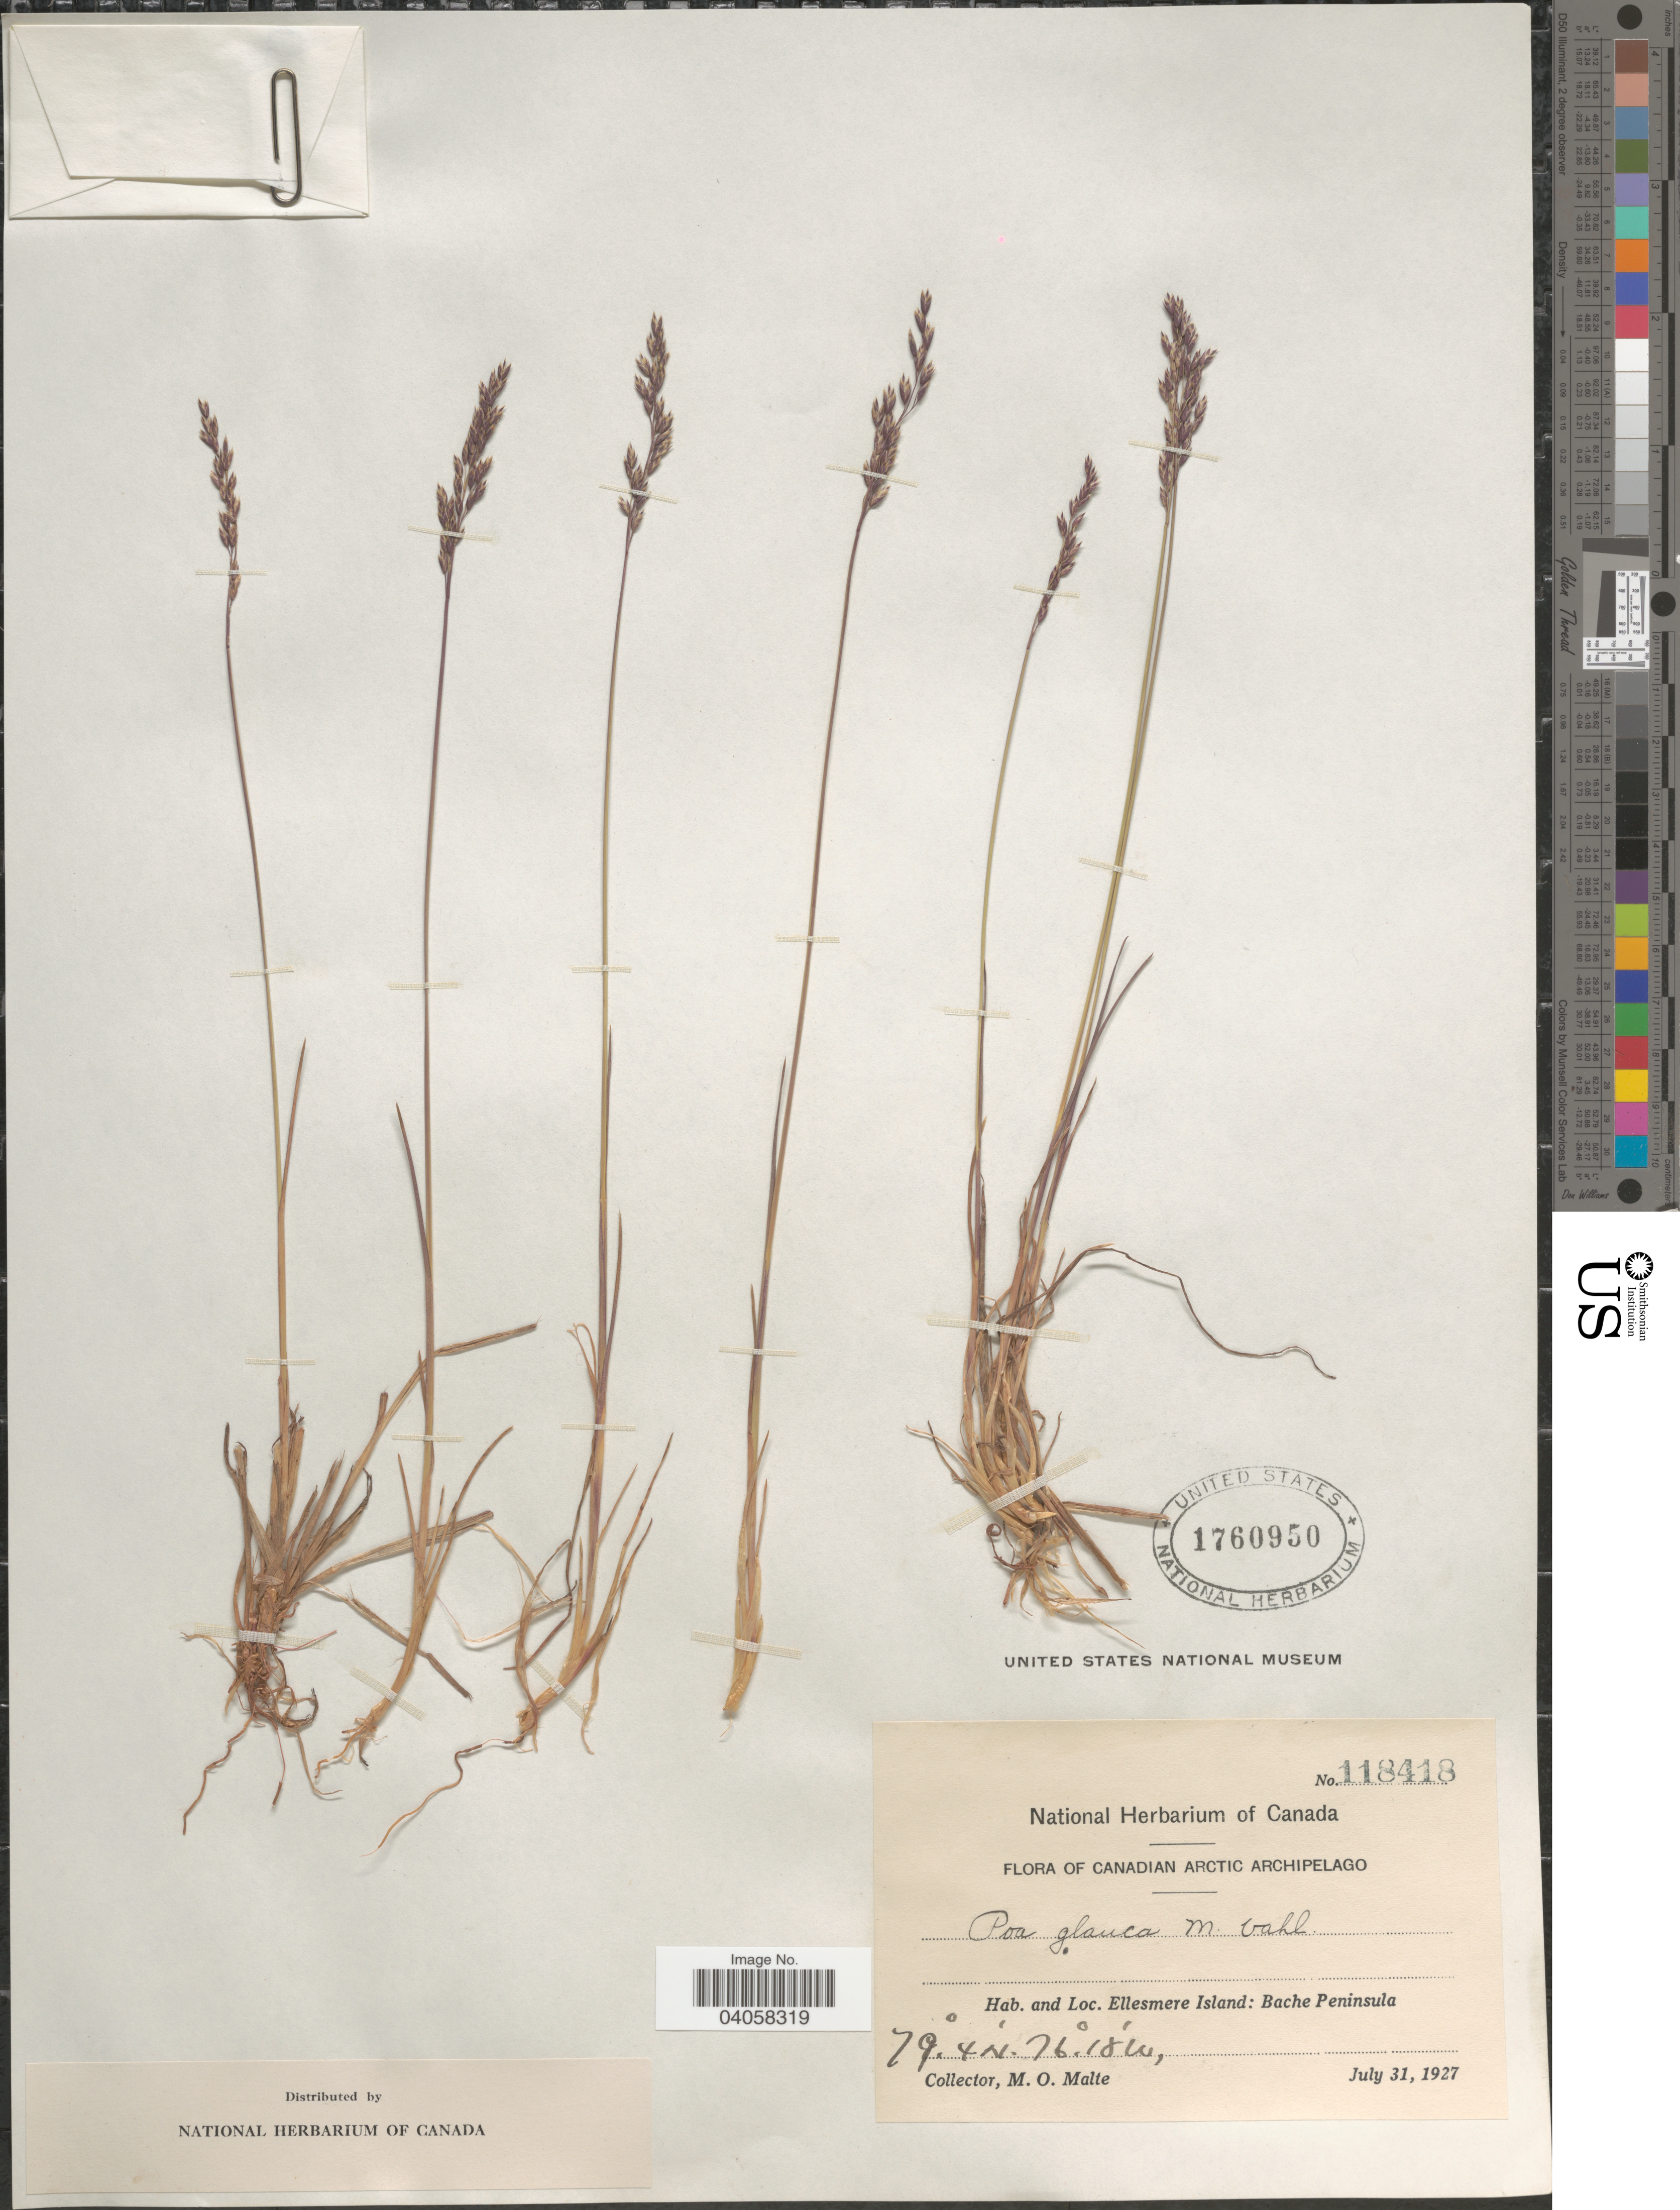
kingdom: Plantae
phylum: Tracheophyta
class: Liliopsida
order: Poales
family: Poaceae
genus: Poa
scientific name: Poa glauca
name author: Vahl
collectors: M. O. Malte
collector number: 118418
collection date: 1927-07-31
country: Canada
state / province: Nunavut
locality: Canadian Arctic Archipelago. Ellesmere Island: Bache Peninsula.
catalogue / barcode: US 1760950